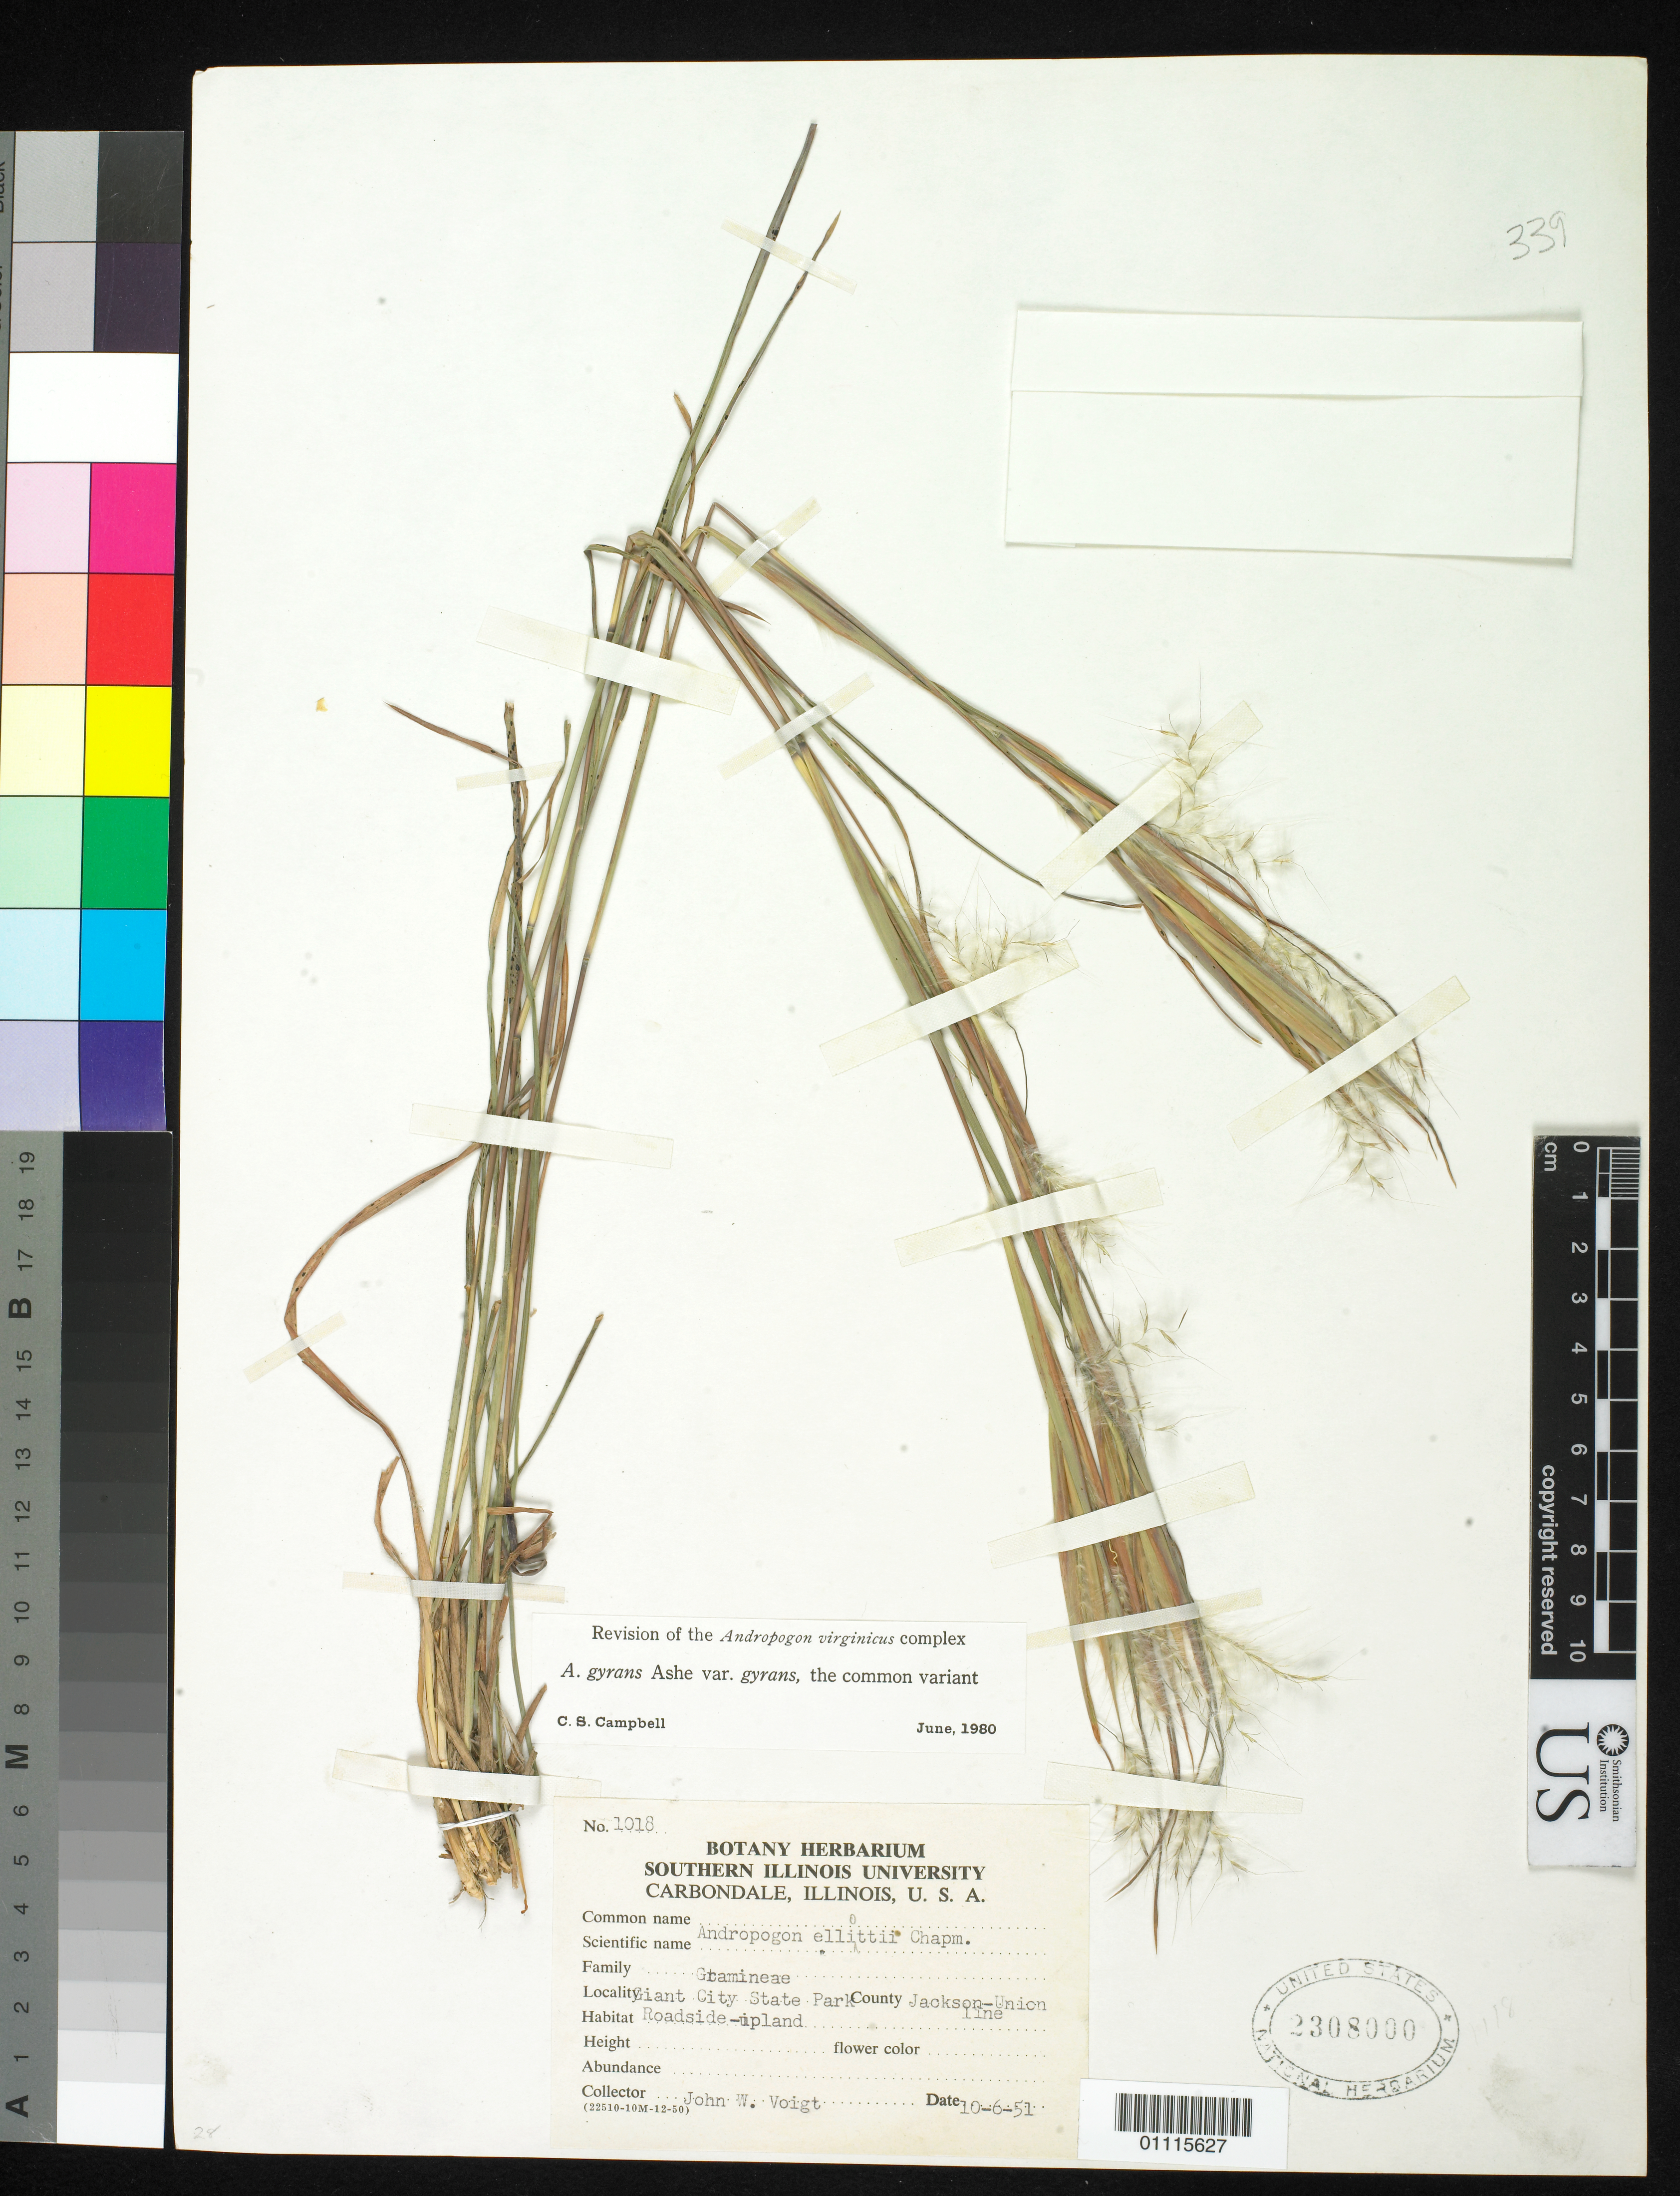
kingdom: Plantae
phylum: Tracheophyta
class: Liliopsida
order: Poales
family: Poaceae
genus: Andropogon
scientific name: Andropogon gyrans var. gyrans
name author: Ashe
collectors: J. Voigt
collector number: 1018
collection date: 1951-06-10 or 1951-10-06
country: United States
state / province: Illinois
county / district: Jackson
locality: Jackson-Union line, Giant City State Park.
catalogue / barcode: US 2308000